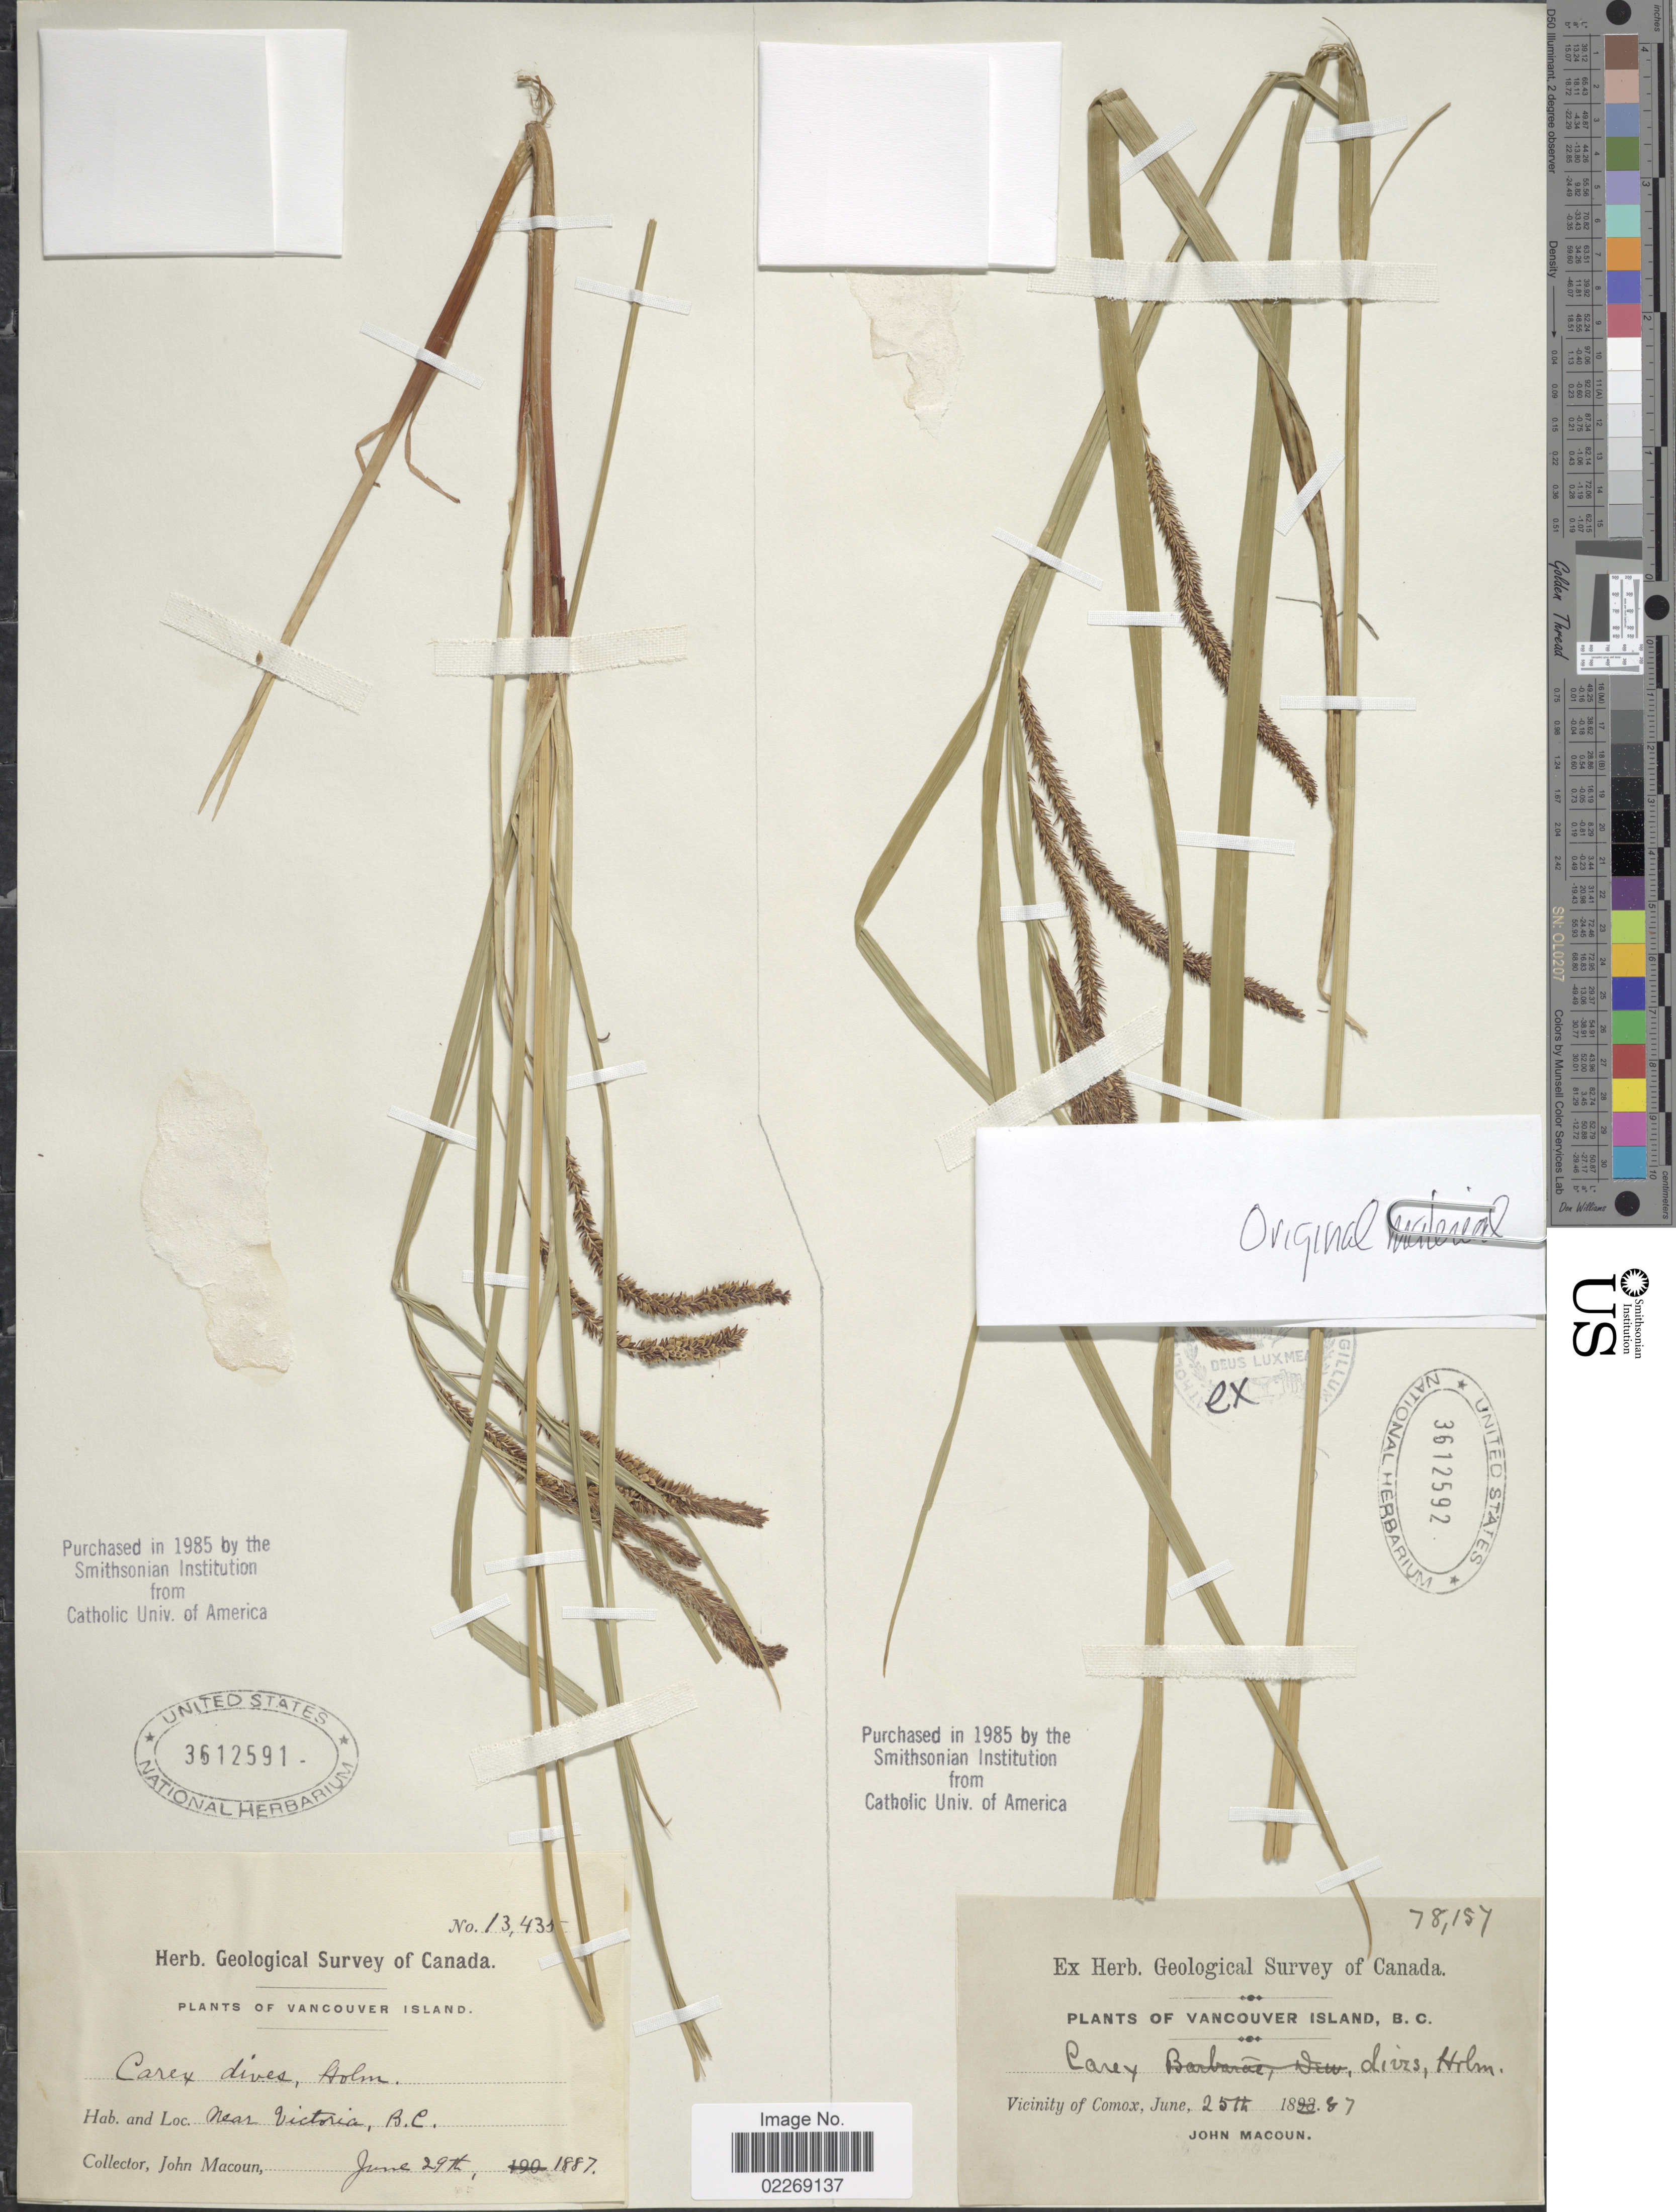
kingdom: Plantae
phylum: Tracheophyta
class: Liliopsida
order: Poales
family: Cyperaceae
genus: Carex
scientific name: Carex aquatilis var. dives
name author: (Holm) Kük.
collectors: J. Macoun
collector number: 78157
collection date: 1887-06-25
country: Canada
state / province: British Columbia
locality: Vancouver Island. Vicinity of Comox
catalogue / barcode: US 3612592